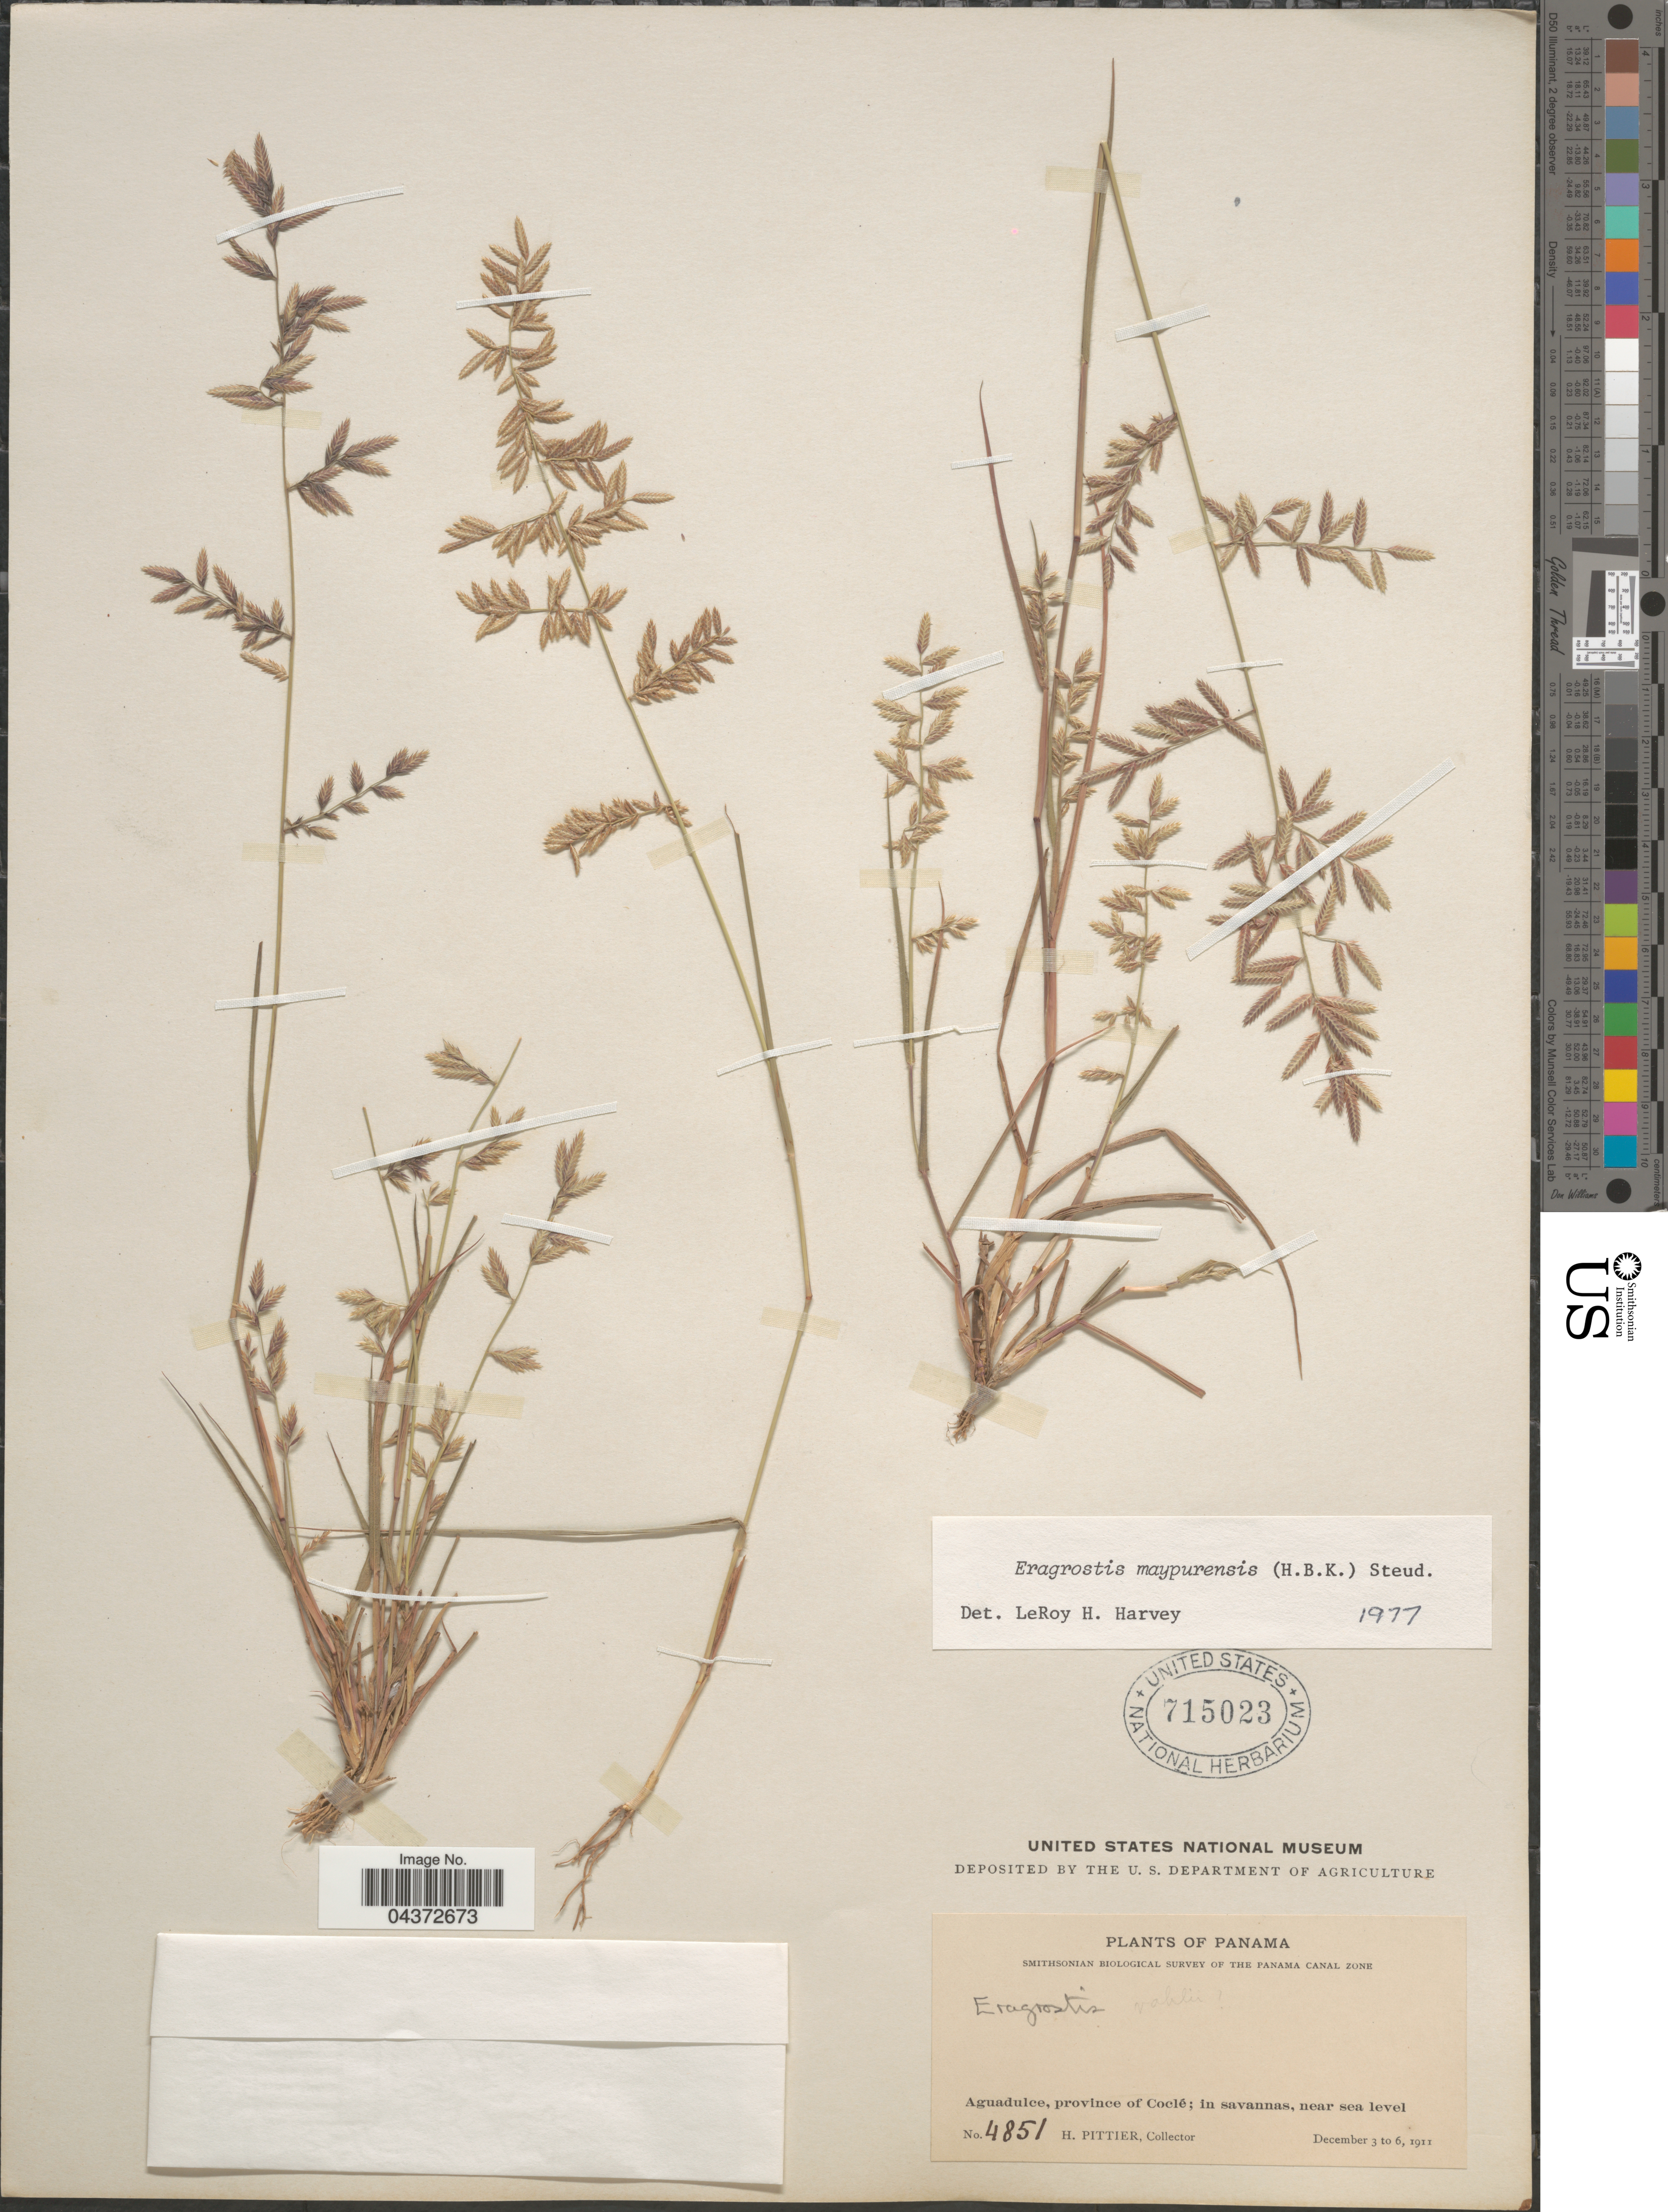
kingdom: Plantae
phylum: Tracheophyta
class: Liliopsida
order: Poales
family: Poaceae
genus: Eragrostis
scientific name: Eragrostis maypurensis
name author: (Kunth) Steud.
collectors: H. F. Pittier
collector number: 4851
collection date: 1911-12-03/1911-12-06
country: Panama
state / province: Cocle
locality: Smithsonian Biological Survey of the Panama Canal Zone. Aguadulce; in savannas.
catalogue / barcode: US 715023